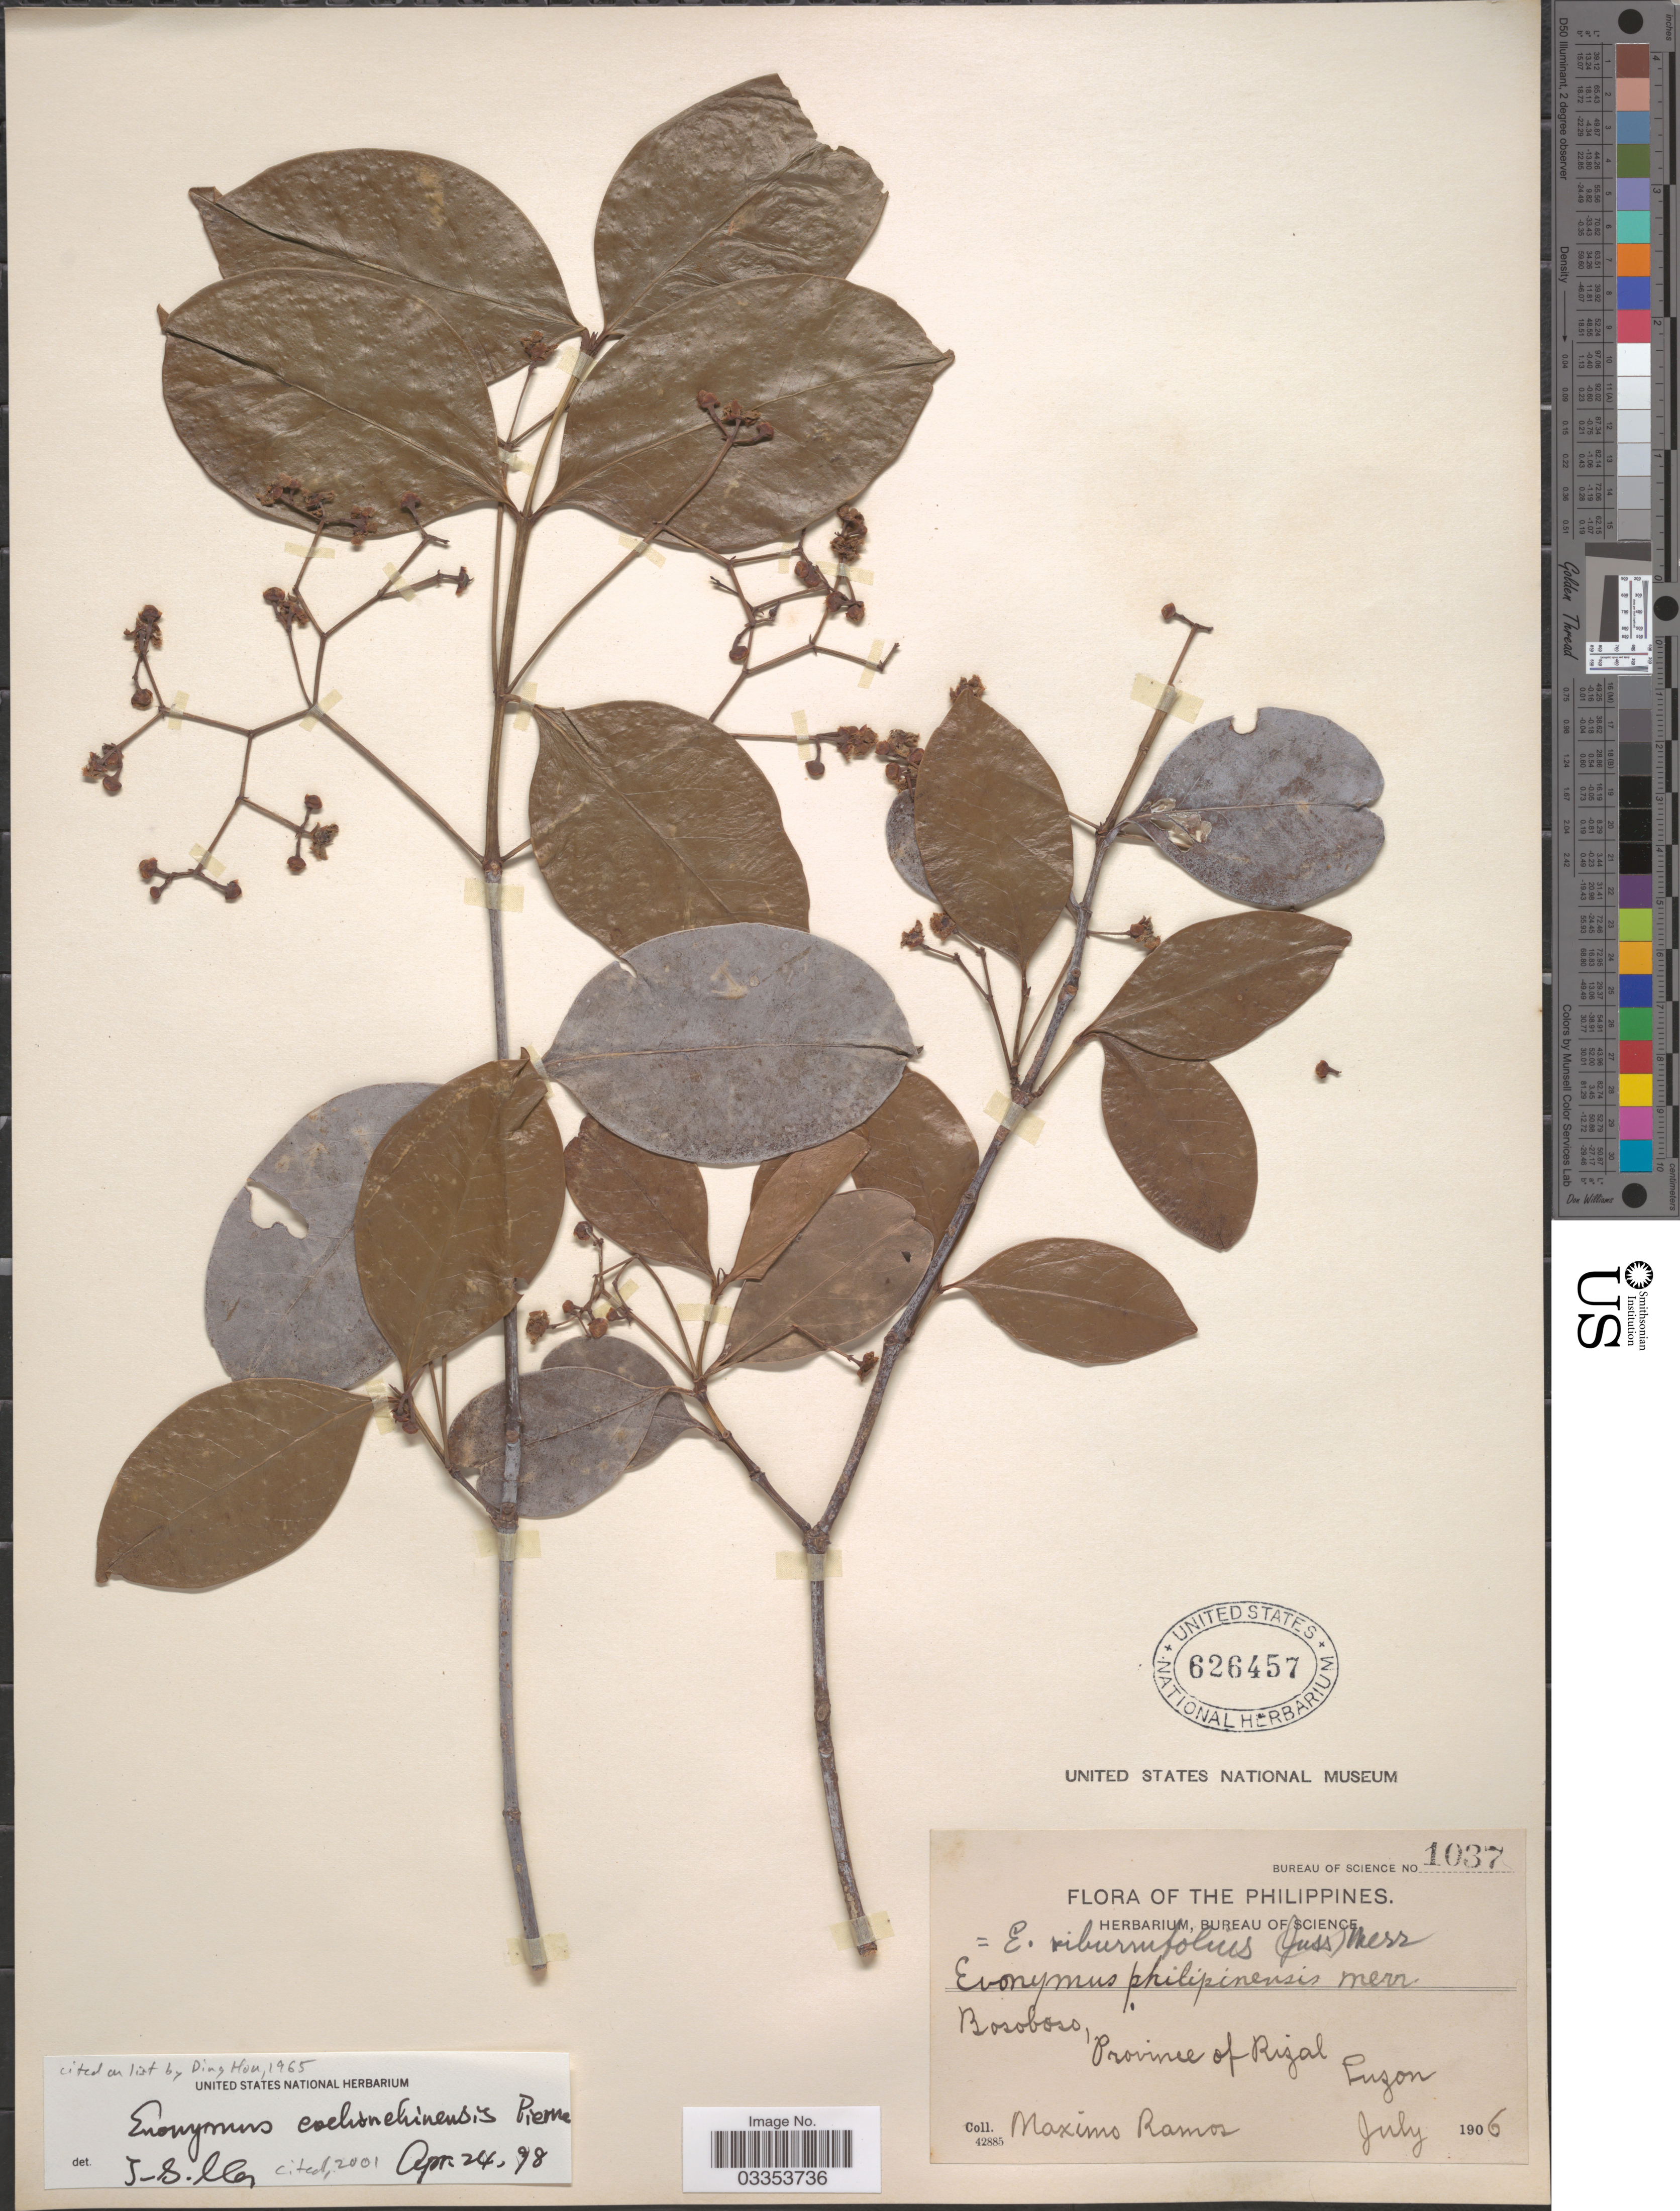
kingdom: Plantae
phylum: Tracheophyta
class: Magnoliopsida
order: Celastrales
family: Celastraceae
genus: Euonymus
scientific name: Euonymus cochinchinensis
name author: Pierre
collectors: M. Ramos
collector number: Bureau of Science 1037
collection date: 1906-07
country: Philippines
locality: Bosoboso, Province of Rizal, Luzon.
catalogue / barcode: US 626457